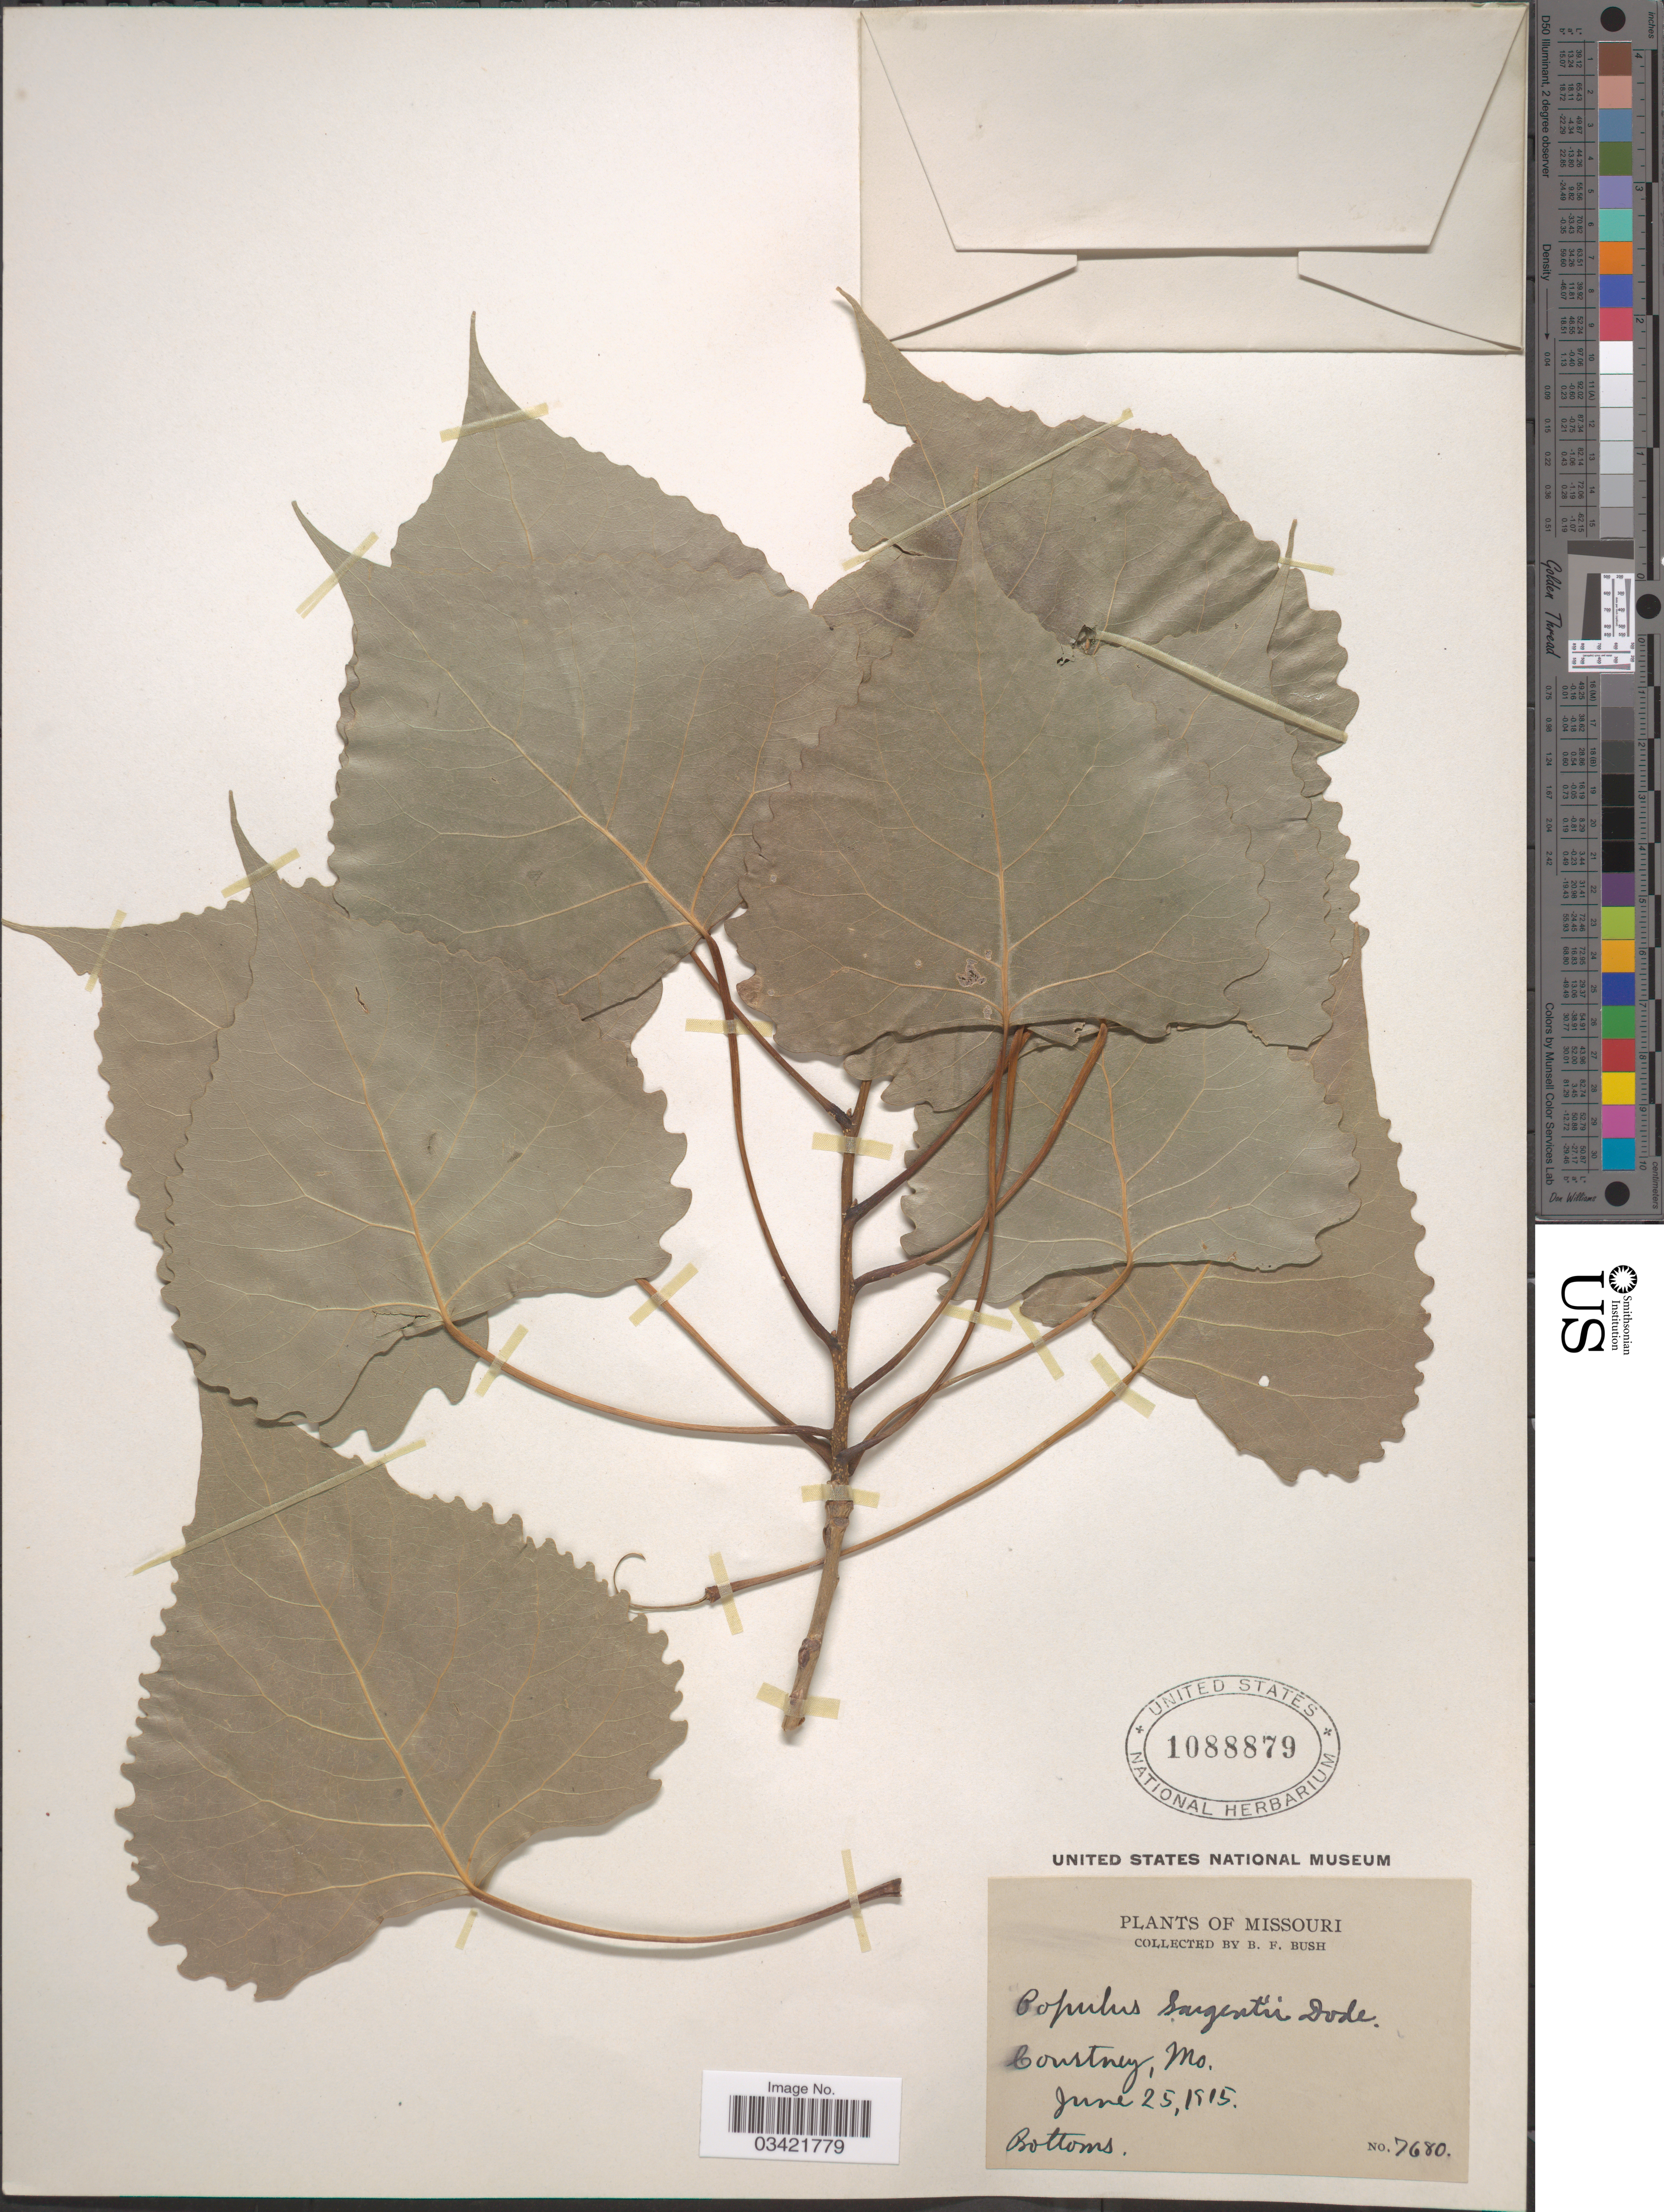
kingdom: Plantae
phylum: Tracheophyta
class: Magnoliopsida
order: Malpighiales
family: Salicaceae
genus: Populus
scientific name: Populus deltoides subsp. deltoides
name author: W. Bartram ex Marshall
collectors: B. F. Bush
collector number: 7680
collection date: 1915-06-25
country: United States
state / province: Missouri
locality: Courtney.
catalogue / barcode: US 1088879